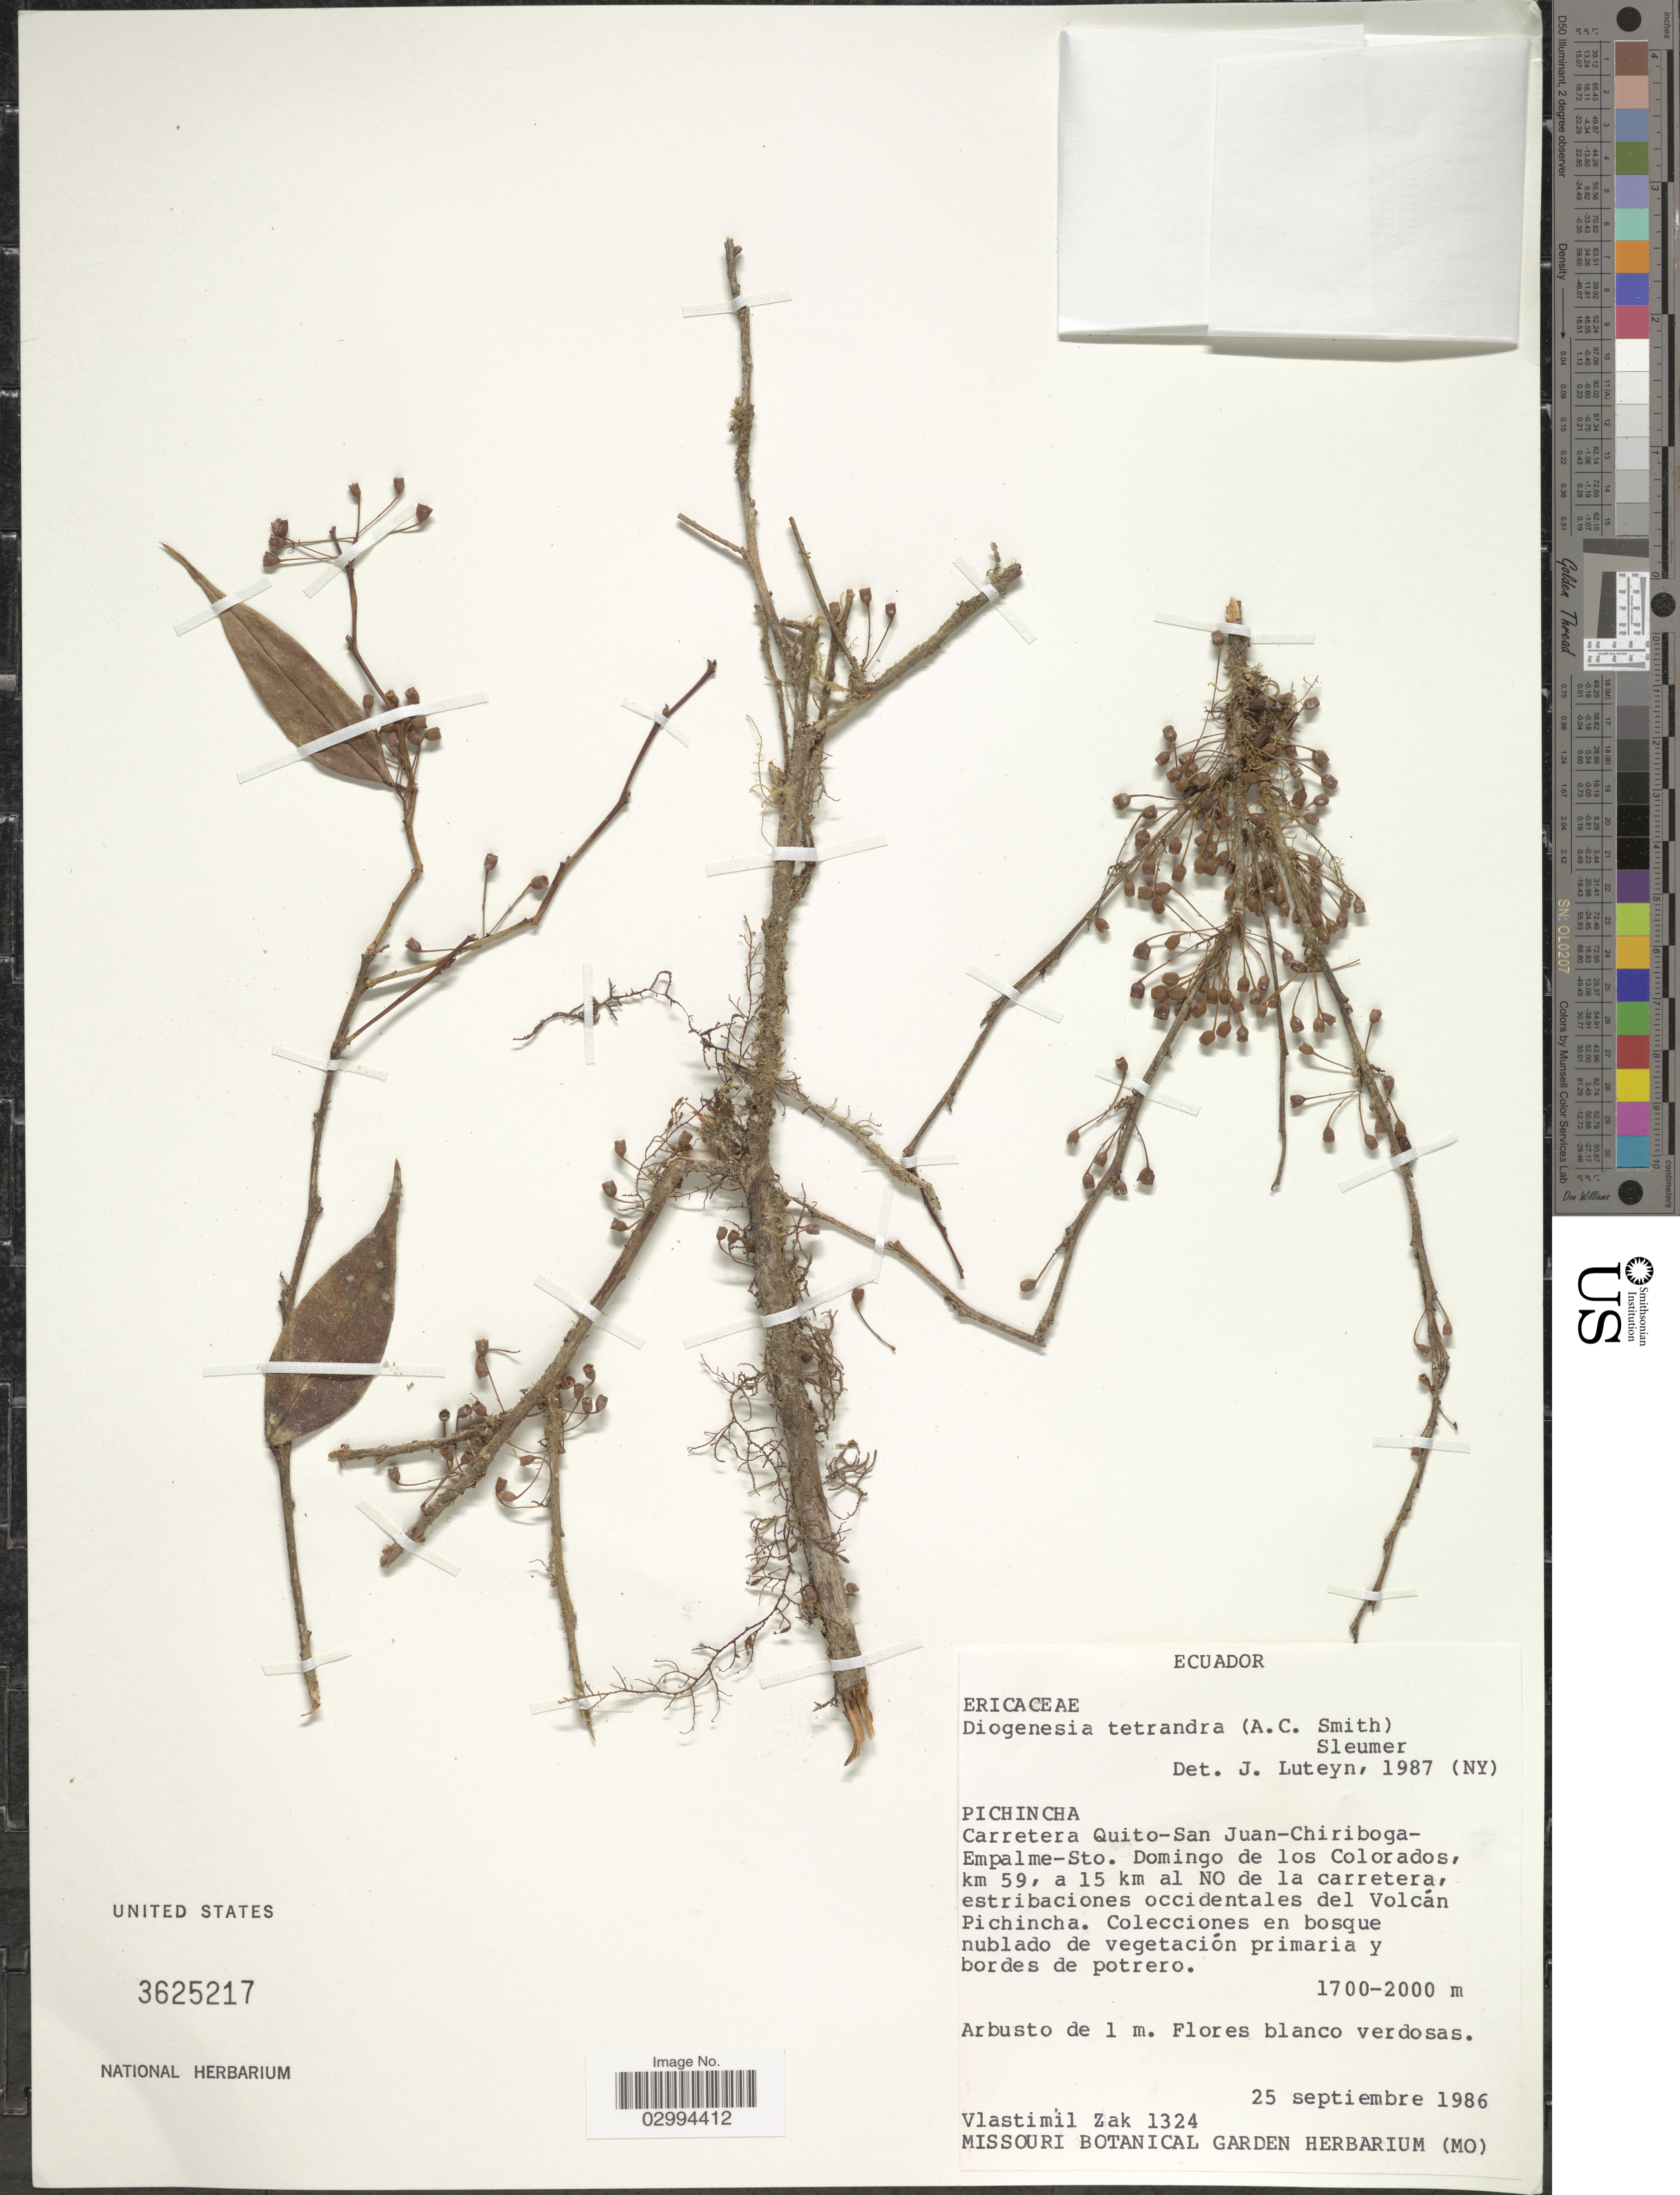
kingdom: Plantae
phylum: Tracheophyta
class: Magnoliopsida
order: Ericales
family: Ericaceae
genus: Diogenesia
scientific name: Diogenesia tetrandra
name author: (A.C. Sm.) Sleumer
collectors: V. Zak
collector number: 1324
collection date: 1986-09-25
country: Ecuador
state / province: Pichincha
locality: Carretera Quito-San Juan-Chiriboga-Empalme-Sto. Domingo de los Colorados, km 59, a 15 km al NO de la carretera, estribaciones occidentales del Volcán Pichincha.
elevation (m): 1700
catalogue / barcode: US 3625217